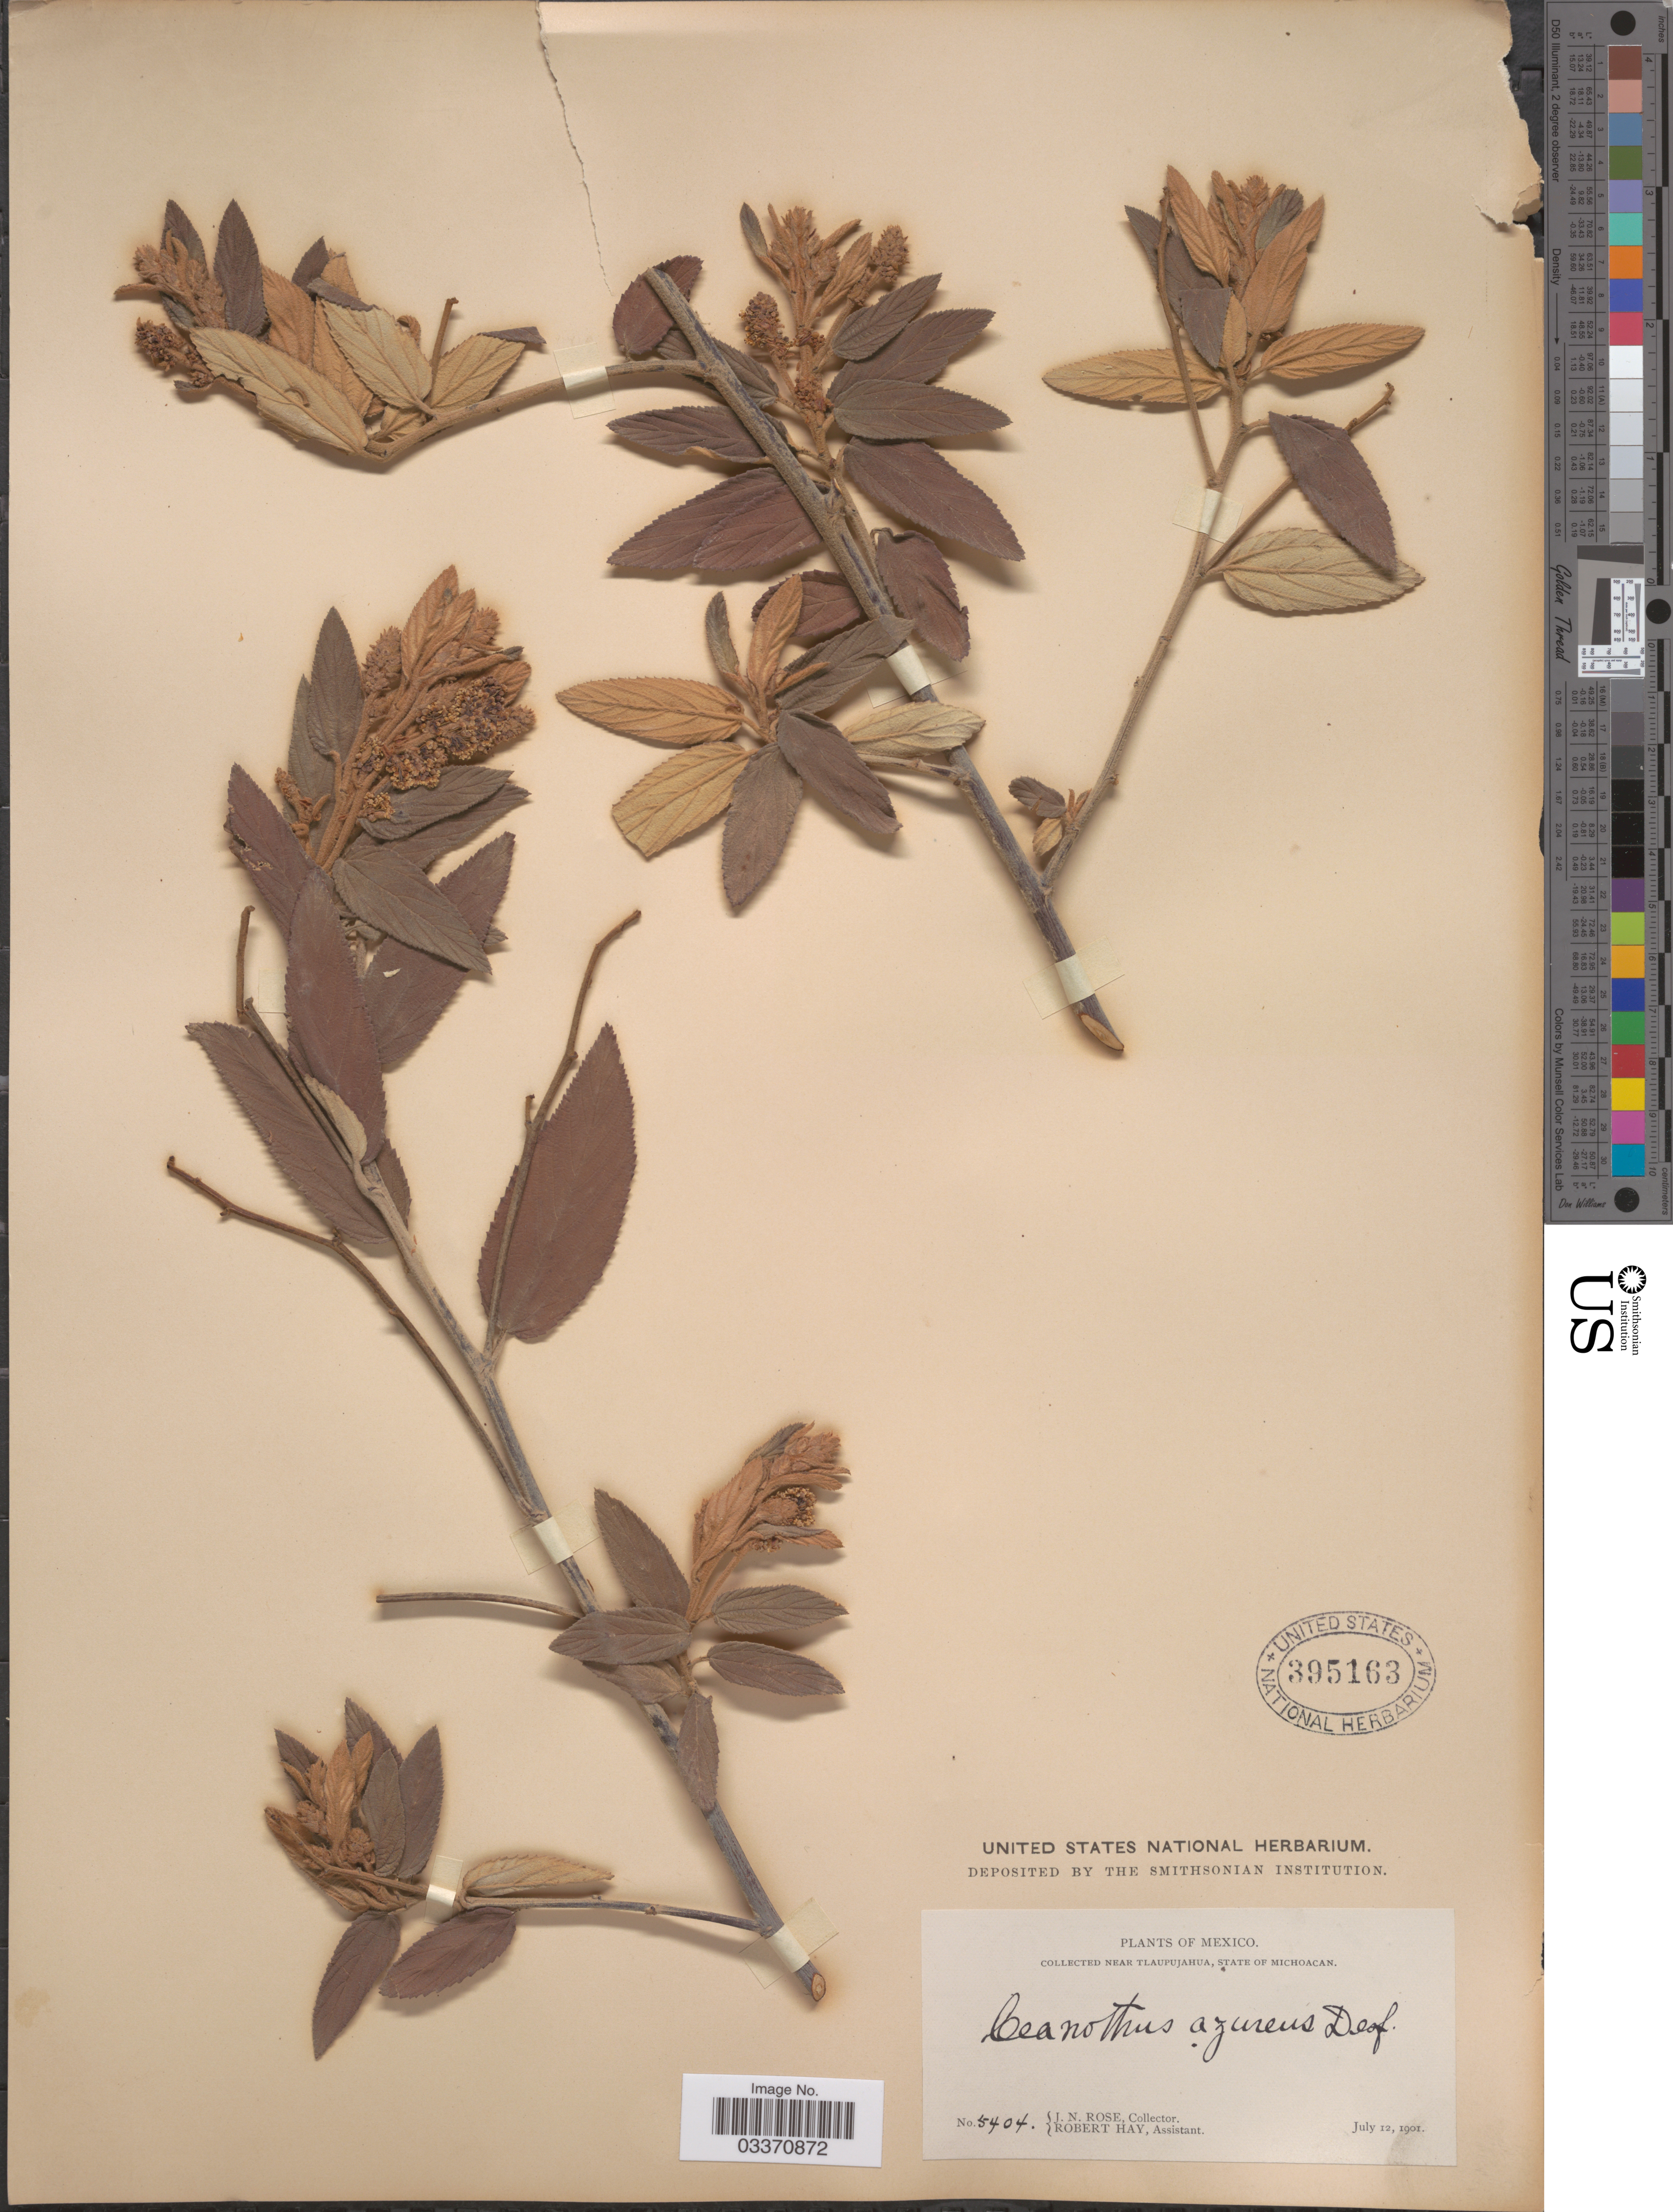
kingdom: Plantae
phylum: Tracheophyta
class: Magnoliopsida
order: Rosales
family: Rhamnaceae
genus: Ceanothus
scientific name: Ceanothus caeruleus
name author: Lag.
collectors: J. N. Rose & R. H. Hay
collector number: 5404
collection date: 1901-07-12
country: Mexico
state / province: Michoacán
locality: Near Tlaupujahua.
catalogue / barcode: US 395163